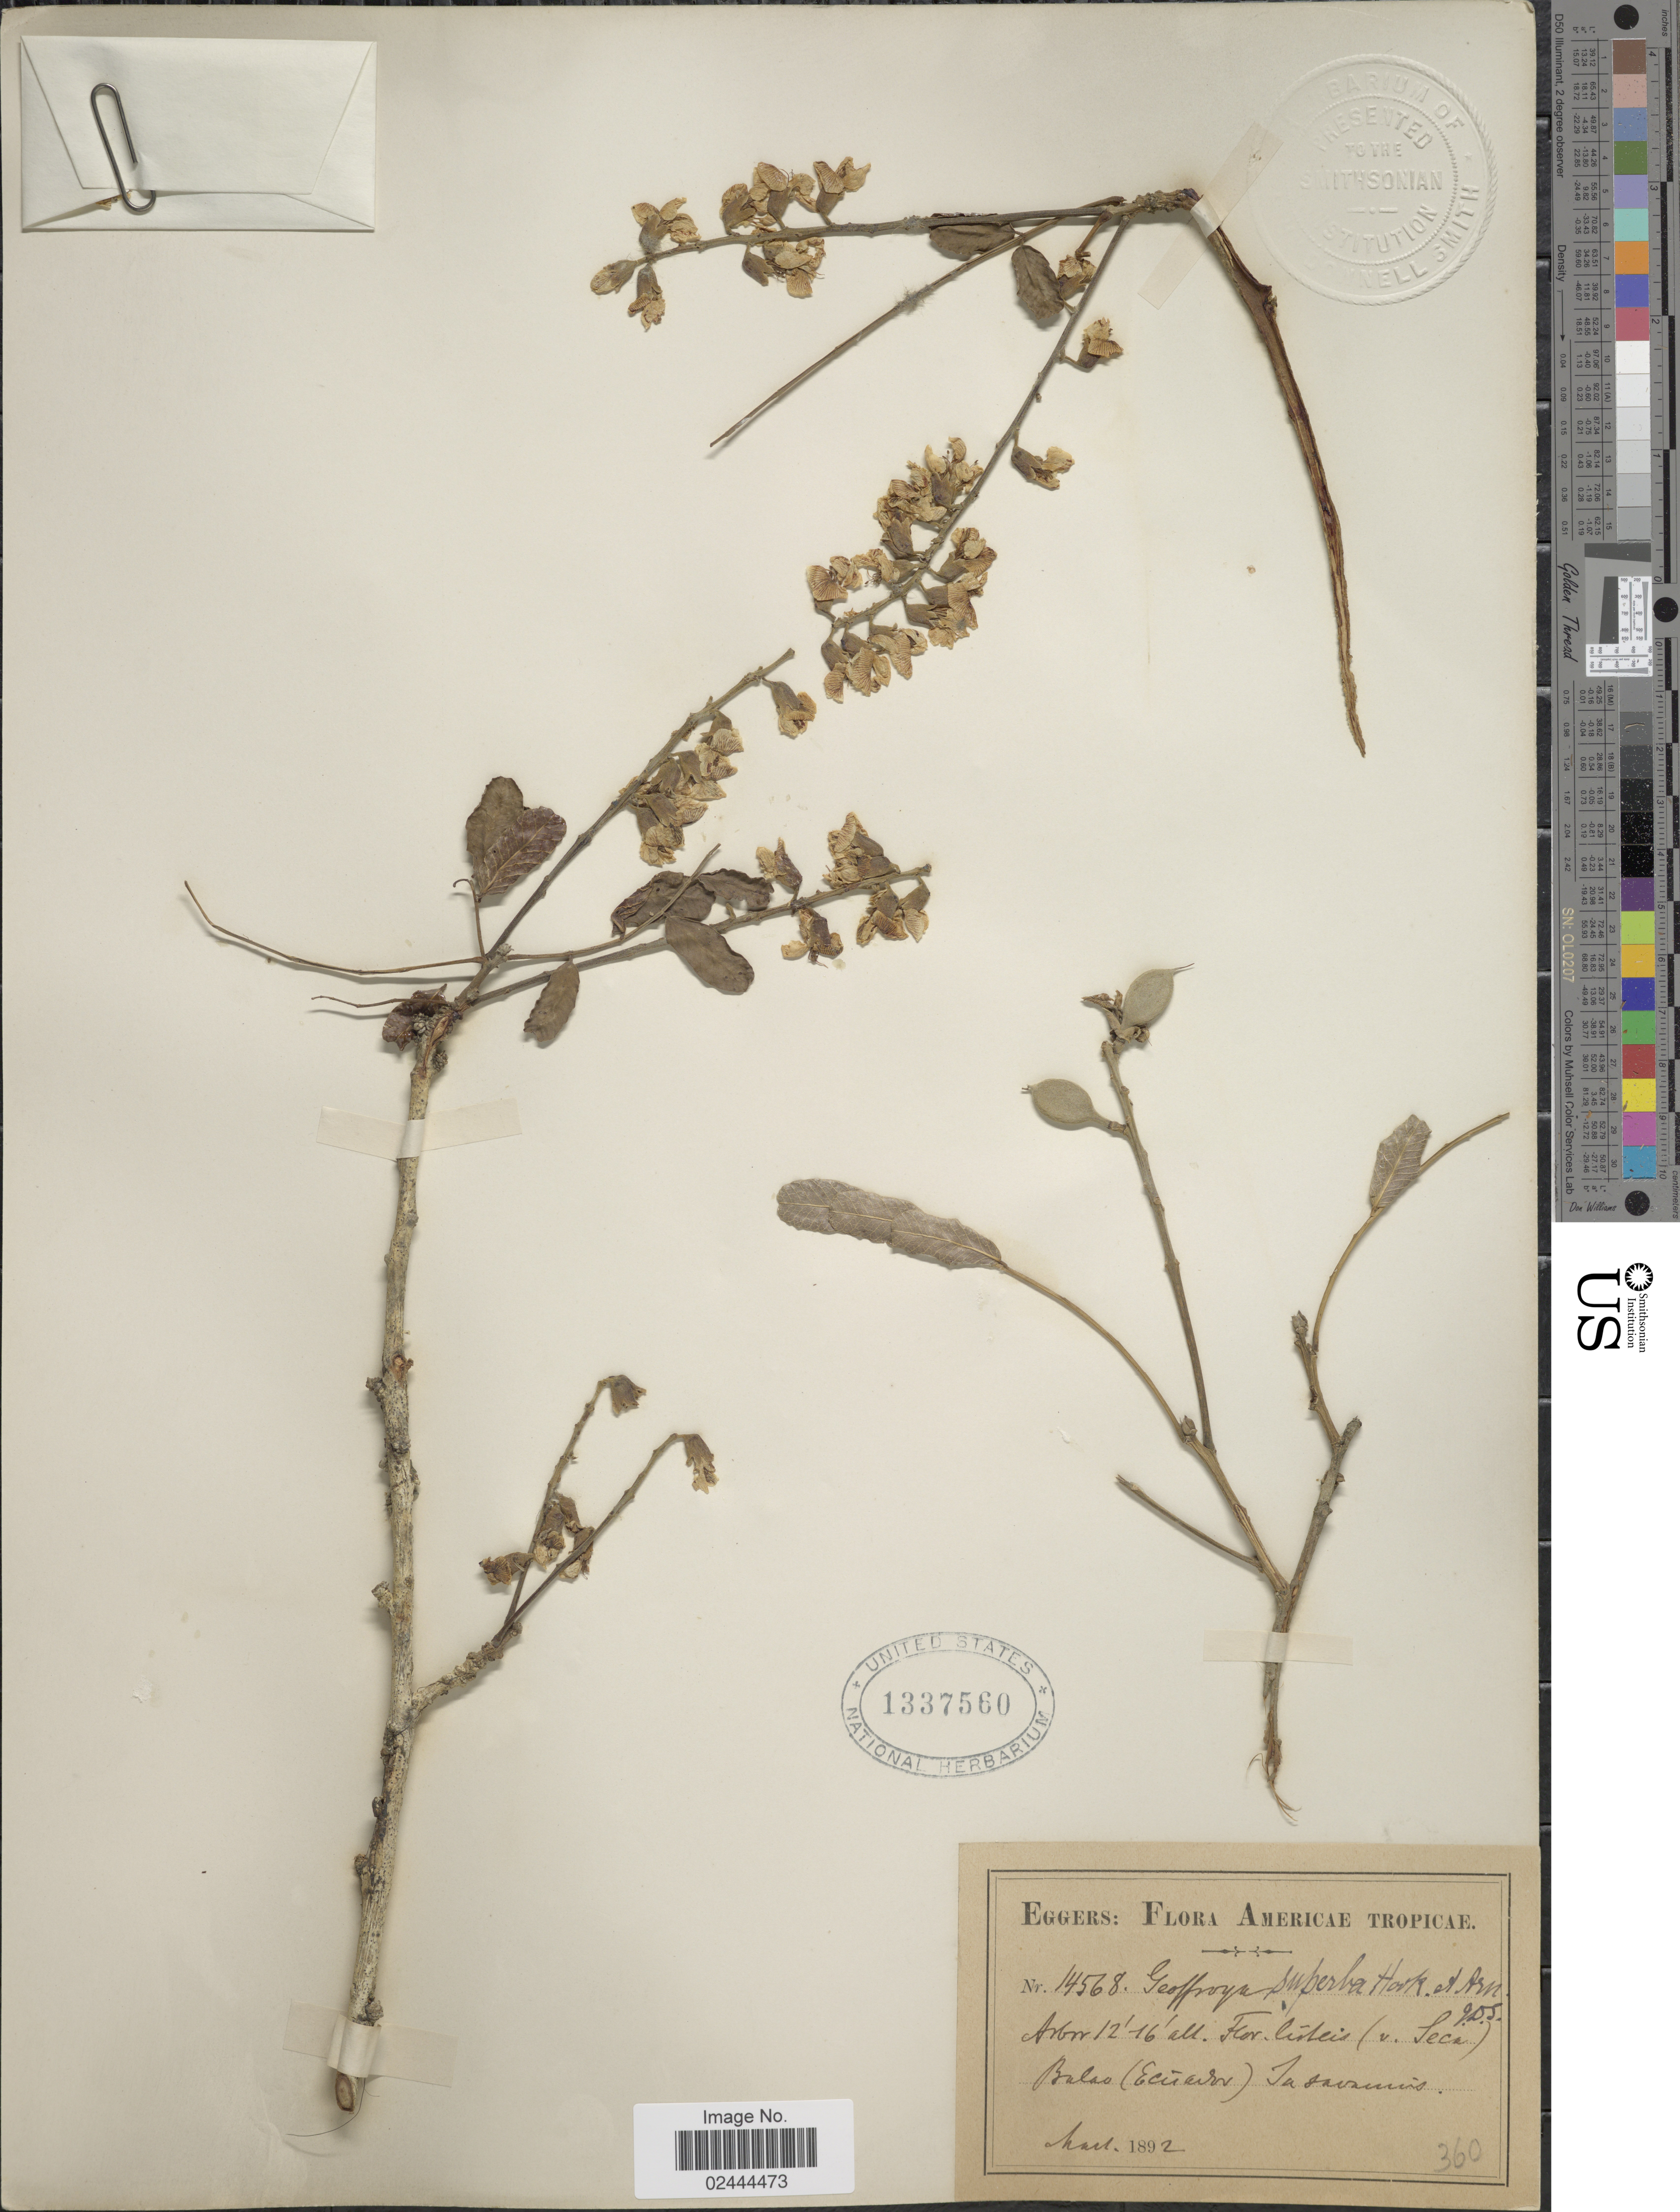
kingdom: Plantae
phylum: Tracheophyta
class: Magnoliopsida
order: Fabales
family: Fabaceae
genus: Geoffroea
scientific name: Geoffroea spinosa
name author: Jacq.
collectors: -. Eggers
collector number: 14568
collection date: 1892-03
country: Ecuador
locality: Balao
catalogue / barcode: US 1337560